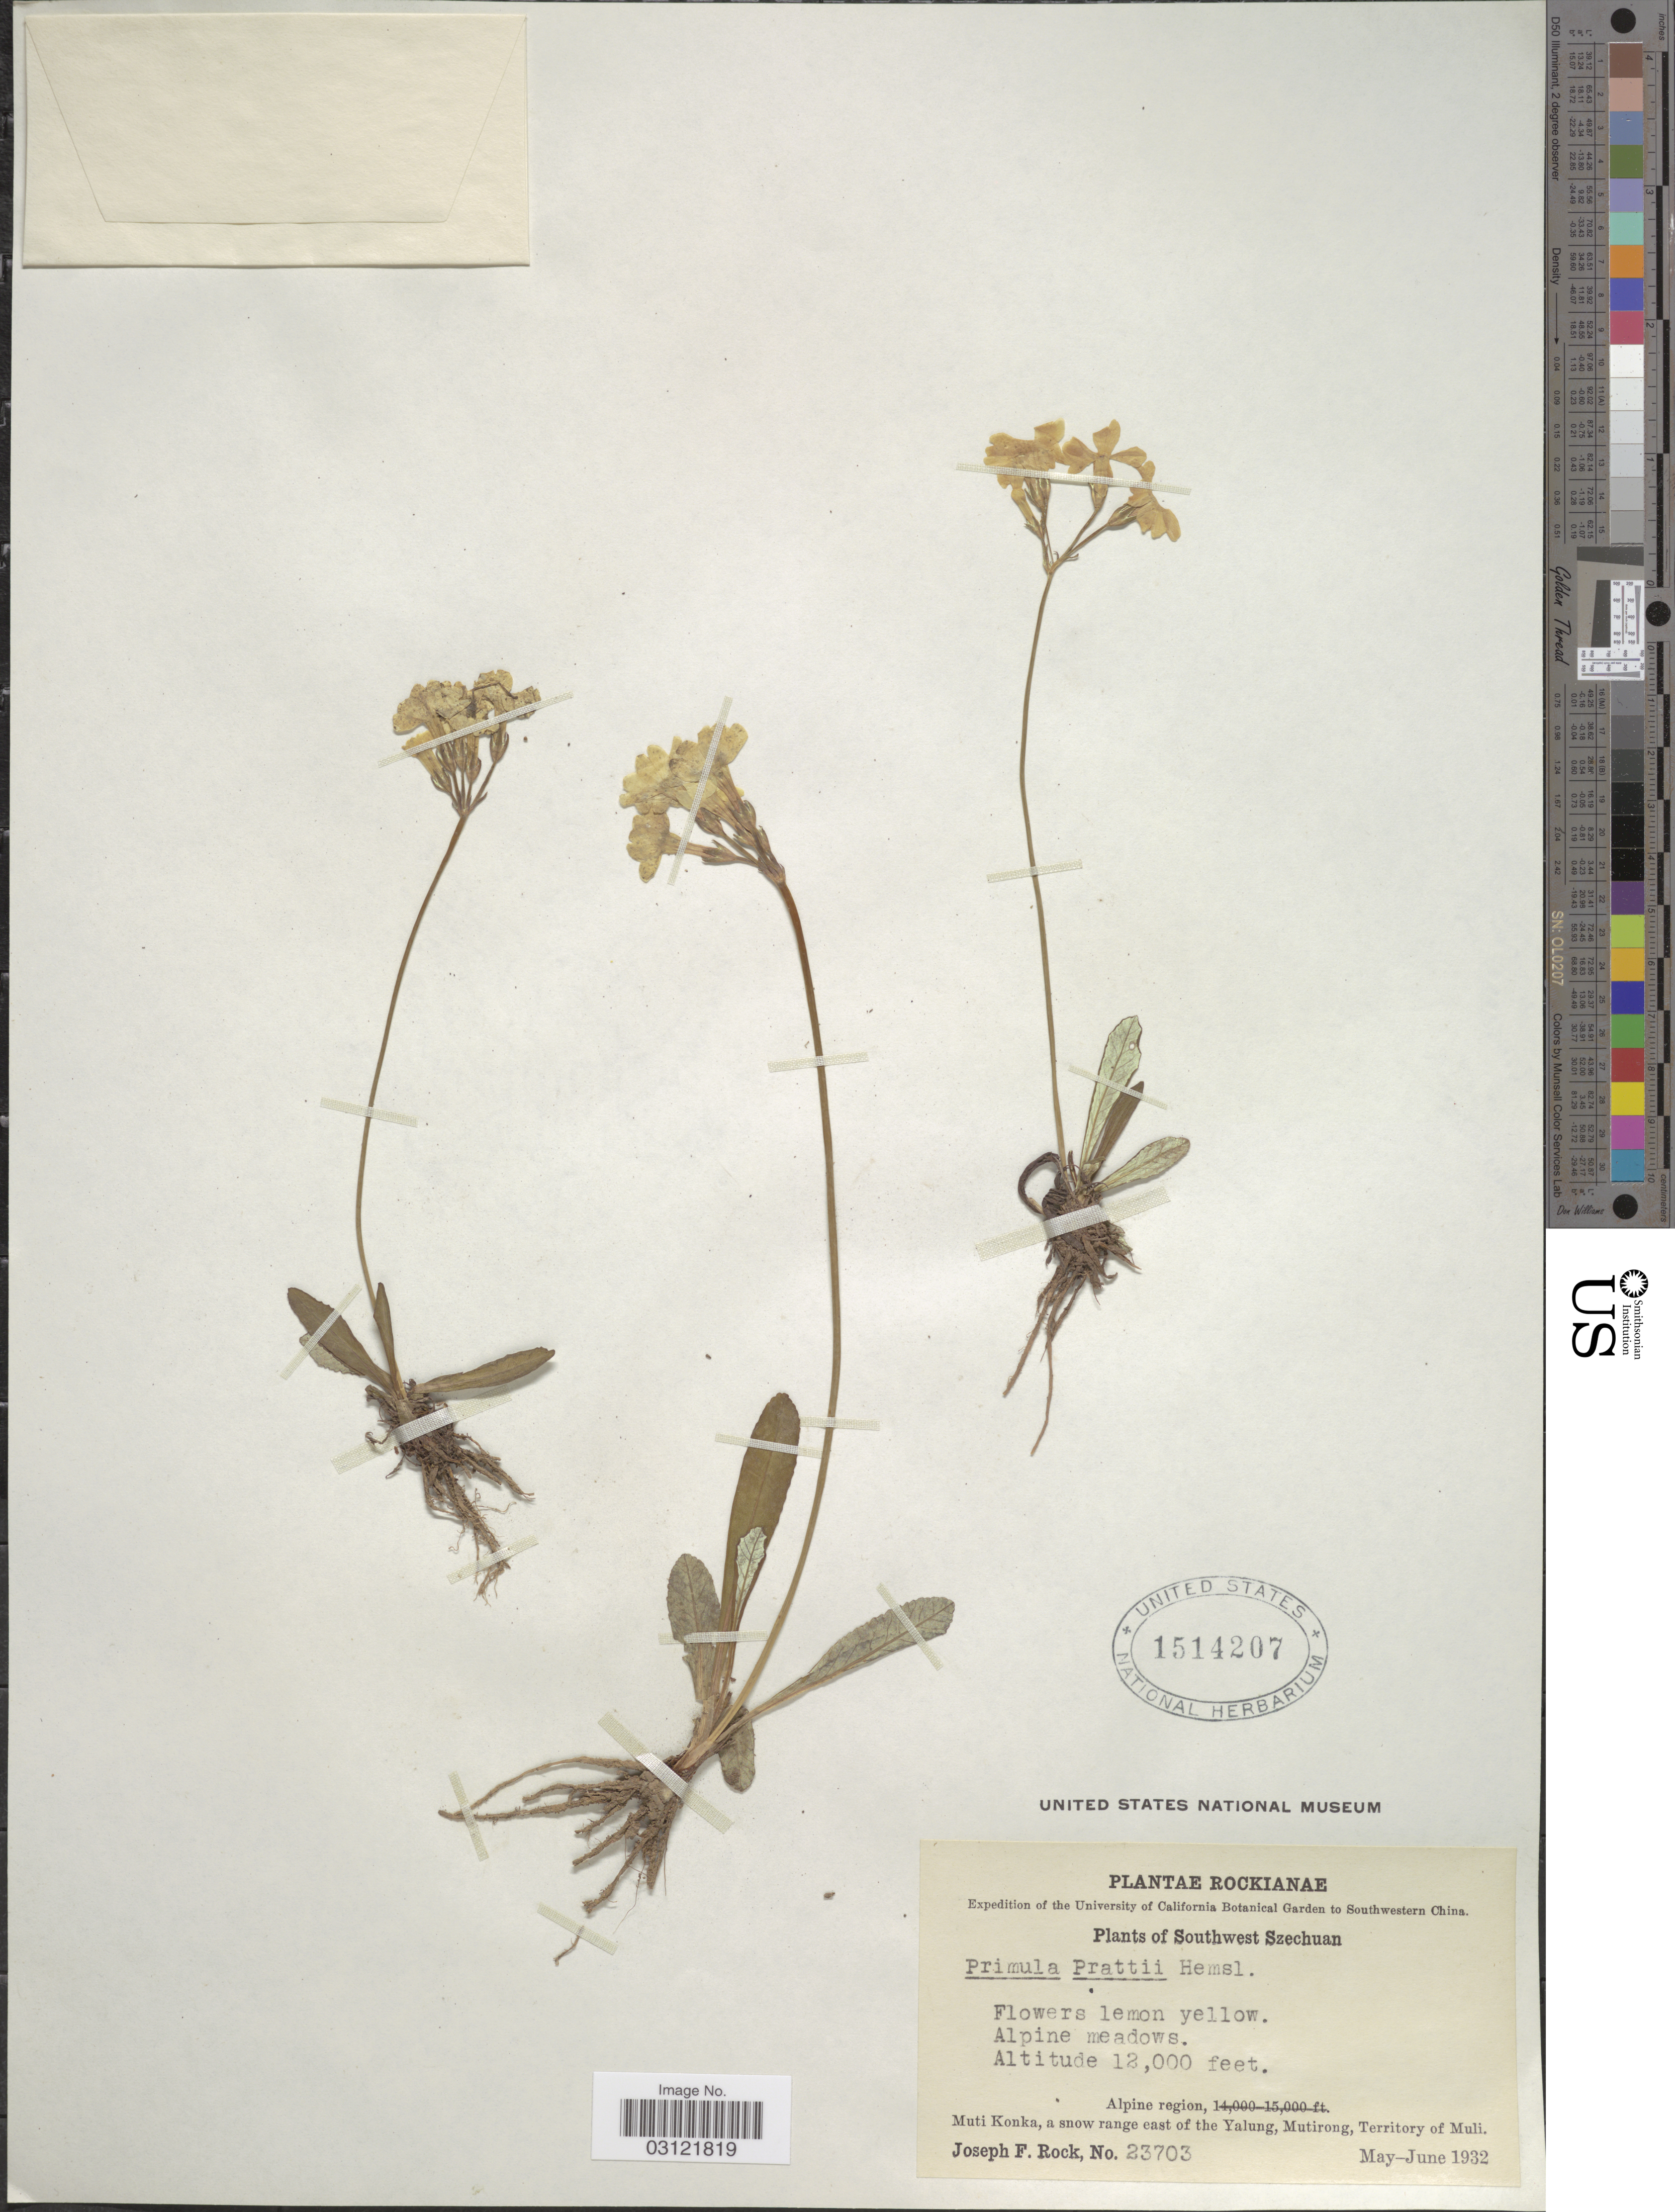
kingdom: Plantae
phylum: Tracheophyta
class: Magnoliopsida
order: Ericales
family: Primulaceae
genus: Primula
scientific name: Primula prattii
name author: Hemsl.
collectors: J. F. Rock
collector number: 23703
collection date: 1932-05/1932-06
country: China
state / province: Sichuan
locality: Southwestern China. Southwest Szechuan. Alpine meadows. Alpine region. Muti Konka, a snow range east of the Yalung, Mutirong, Territory of Muli.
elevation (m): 3658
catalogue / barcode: US 1514207